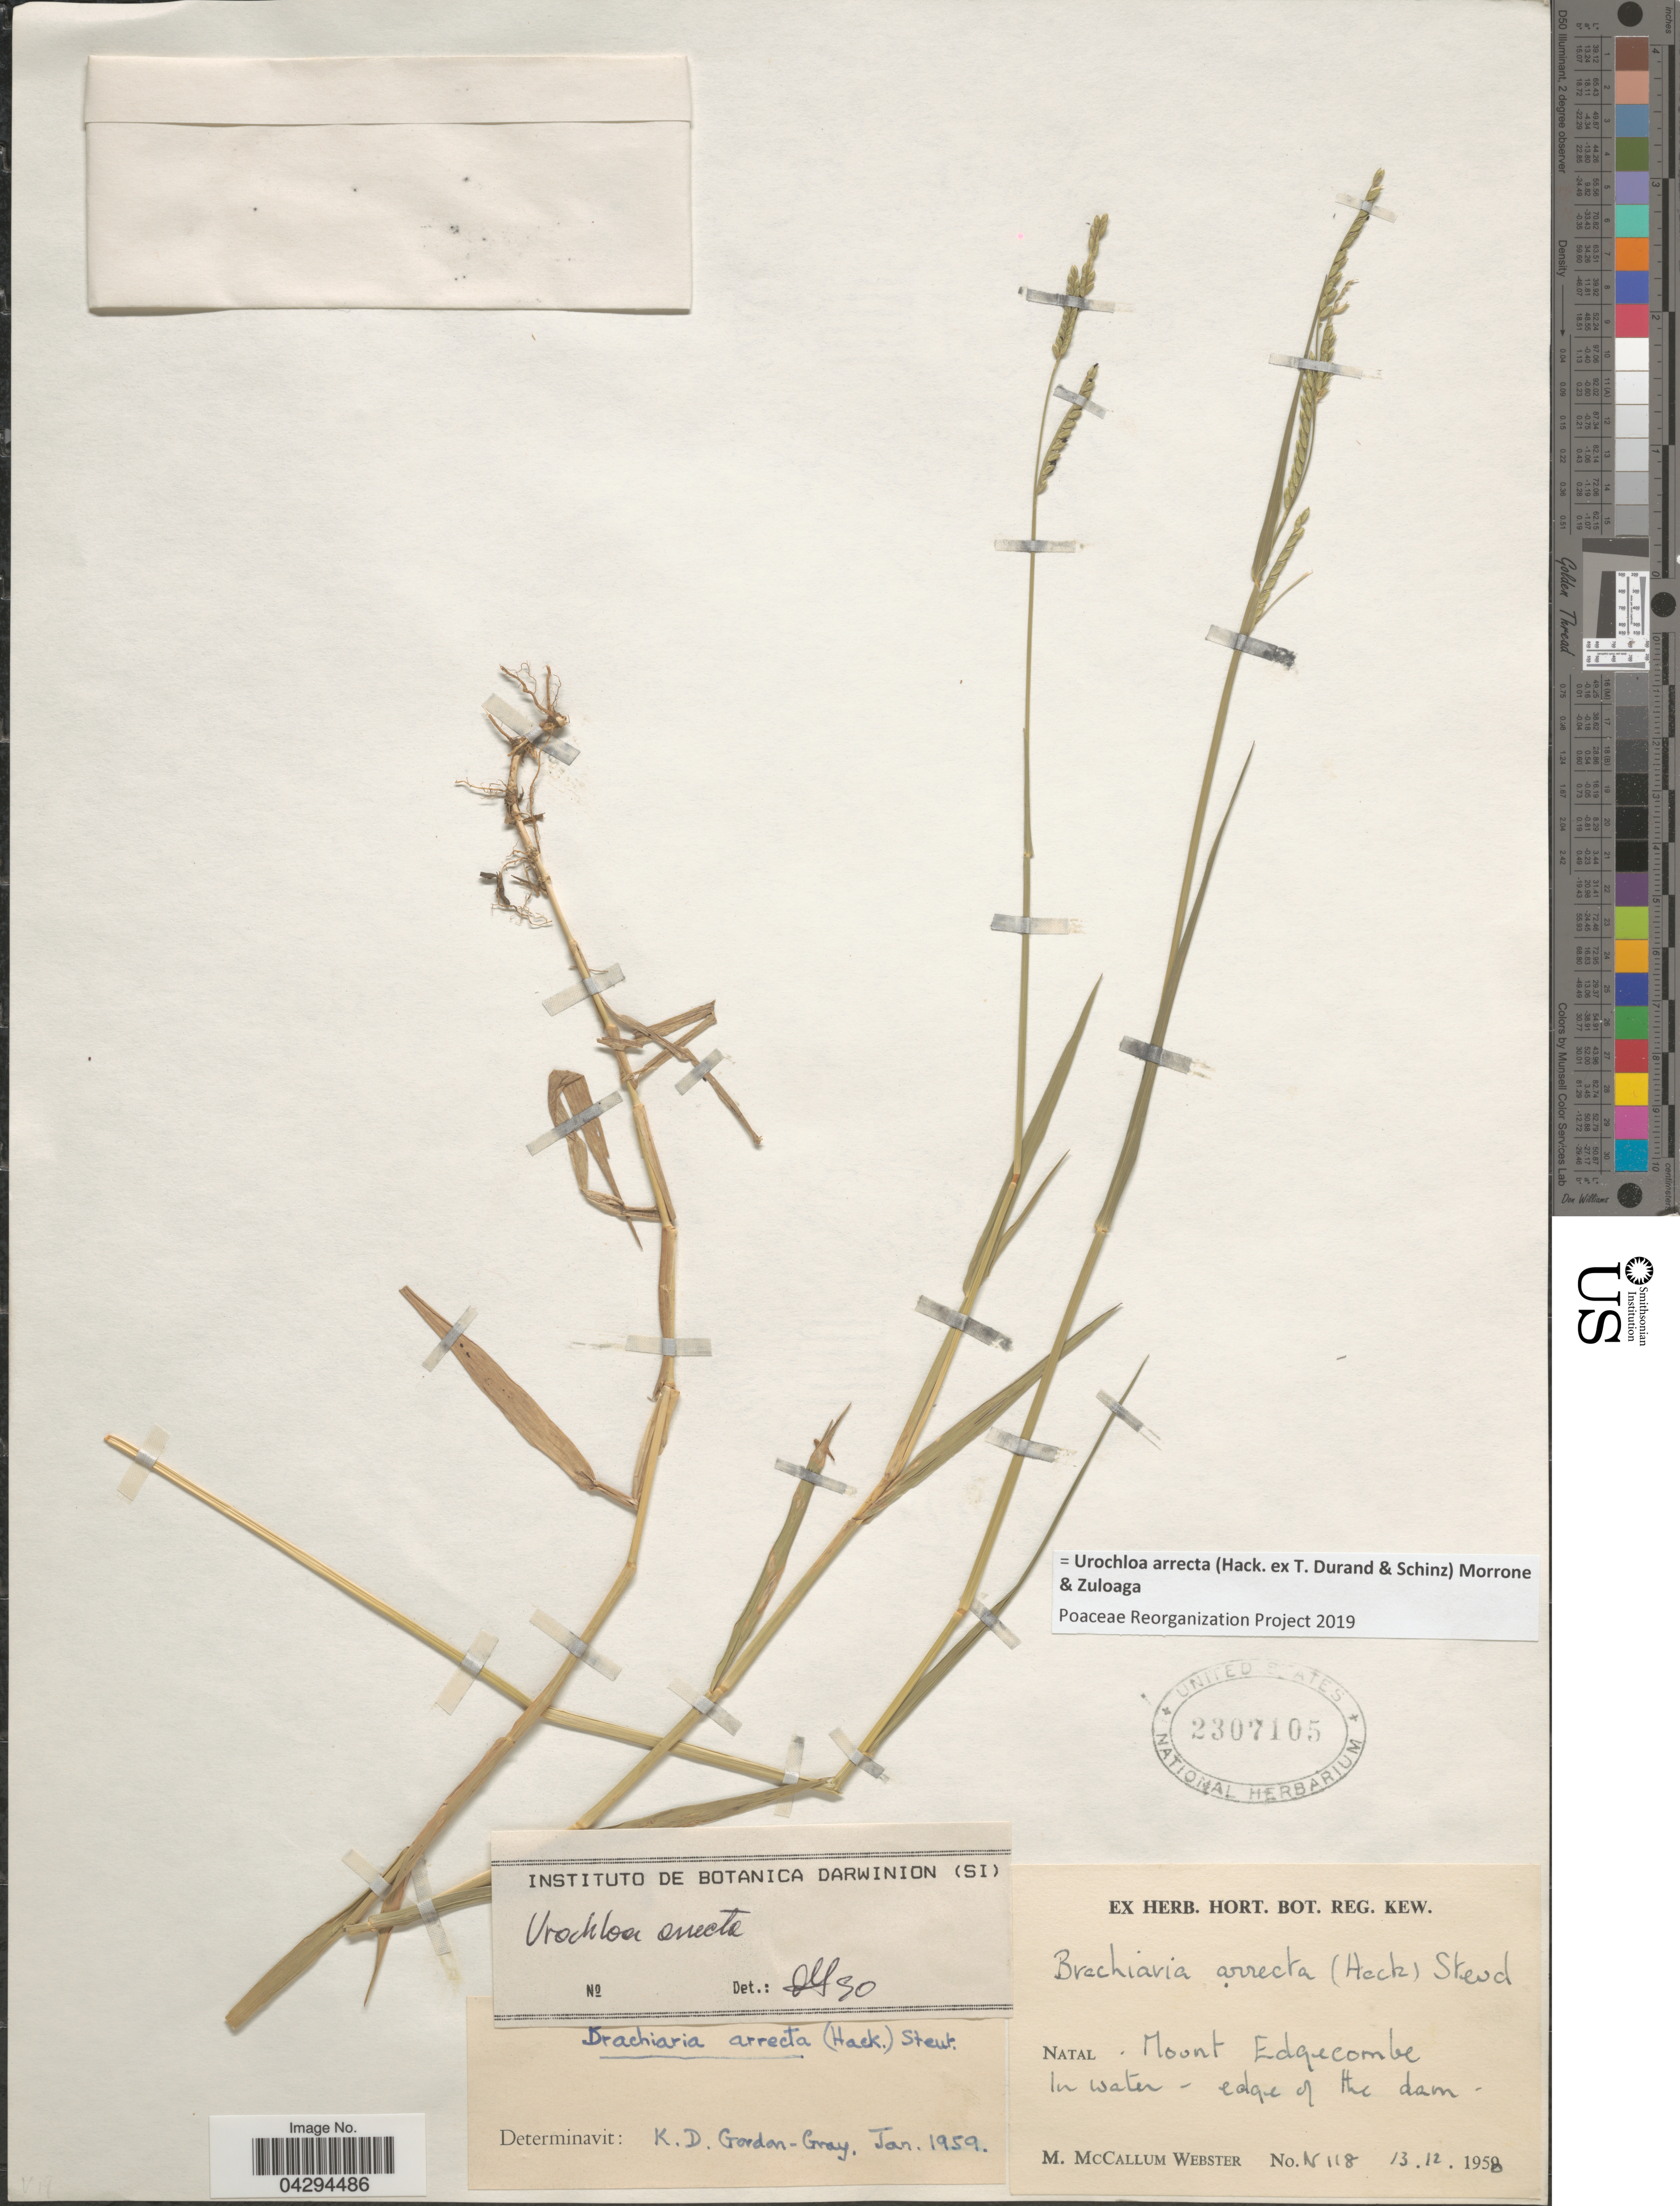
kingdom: Plantae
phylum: Tracheophyta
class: Liliopsida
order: Poales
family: Poaceae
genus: Urochloa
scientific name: Urochloa arrecta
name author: (Hack. ex Durand & Schinz) Morrone & Zuloaga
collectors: M. Webster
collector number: N118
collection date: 1958-12-13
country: South Africa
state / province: KwaZulu-Natal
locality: Natal - Mount Edgecombe. In water - edge of the dam.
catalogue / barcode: US 2307105